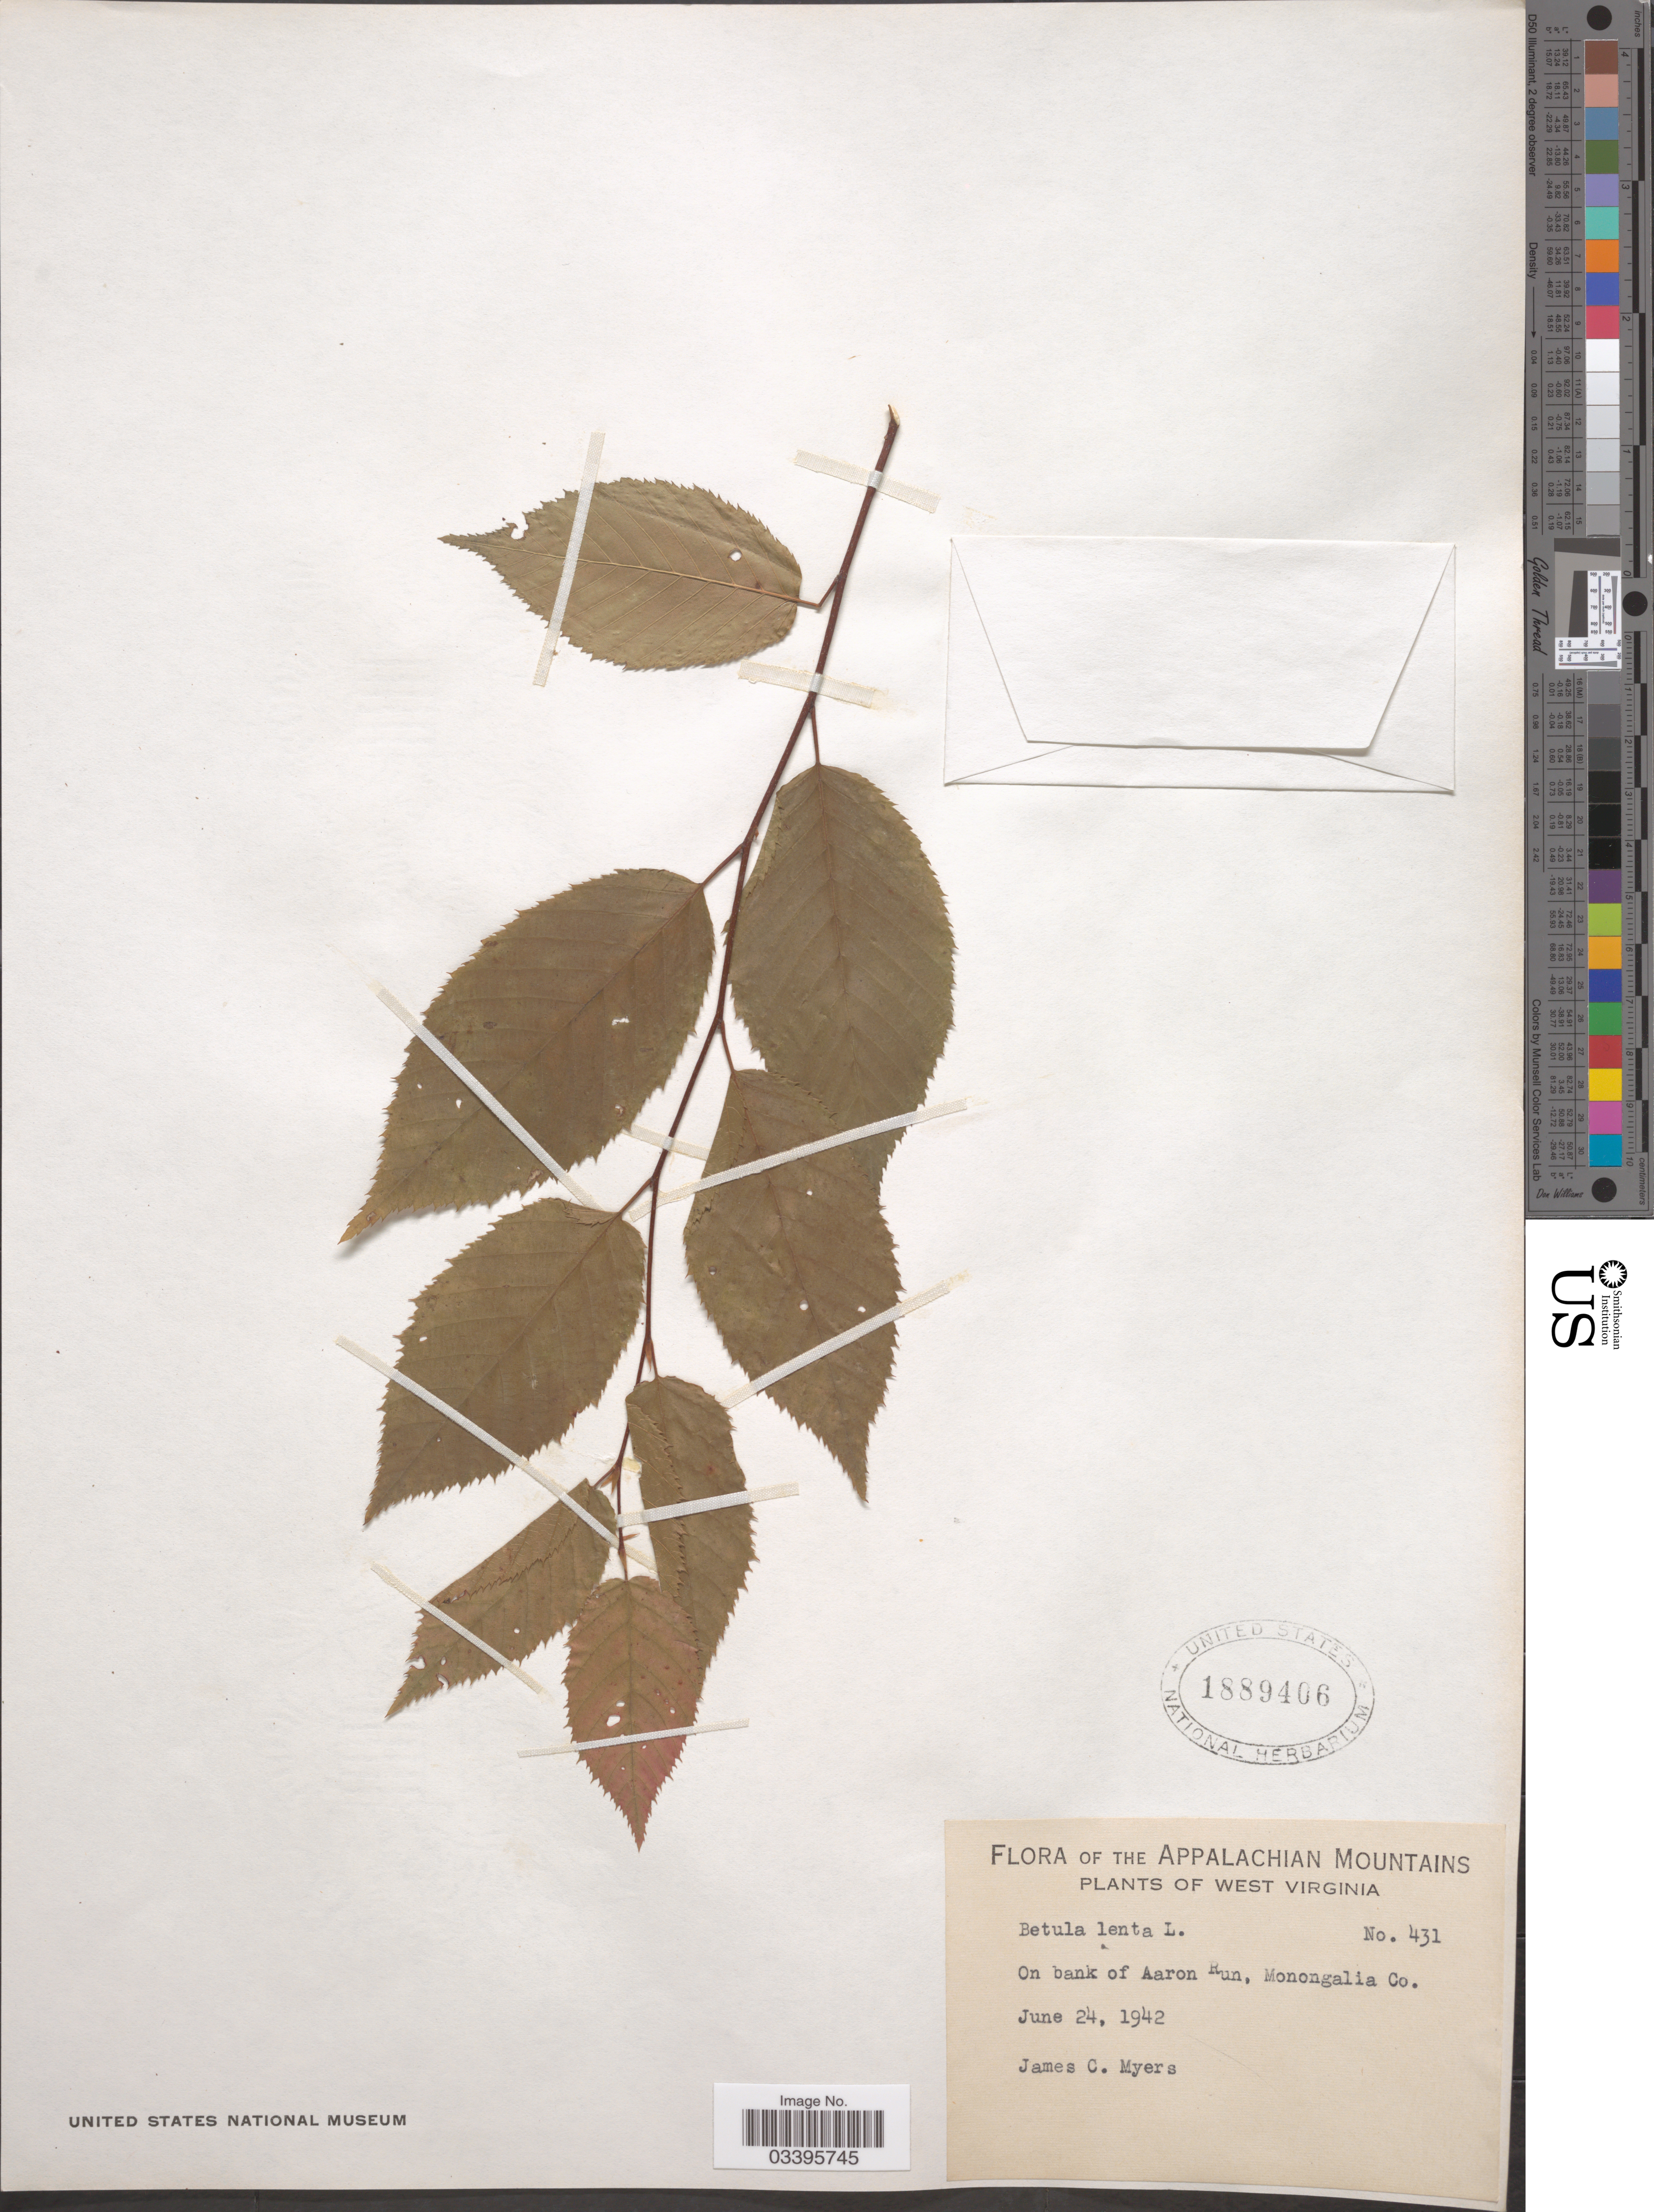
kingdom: Plantae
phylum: Tracheophyta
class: Magnoliopsida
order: Fagales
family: Betulaceae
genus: Betula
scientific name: Betula lenta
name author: L.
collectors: J. C. Myers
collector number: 431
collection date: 1942-06-24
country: United States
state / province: West Virginia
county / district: Monongalia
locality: The Appalachian Mountains. On bank of Aaron Run, Monongalia Co.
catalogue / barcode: US 1889406